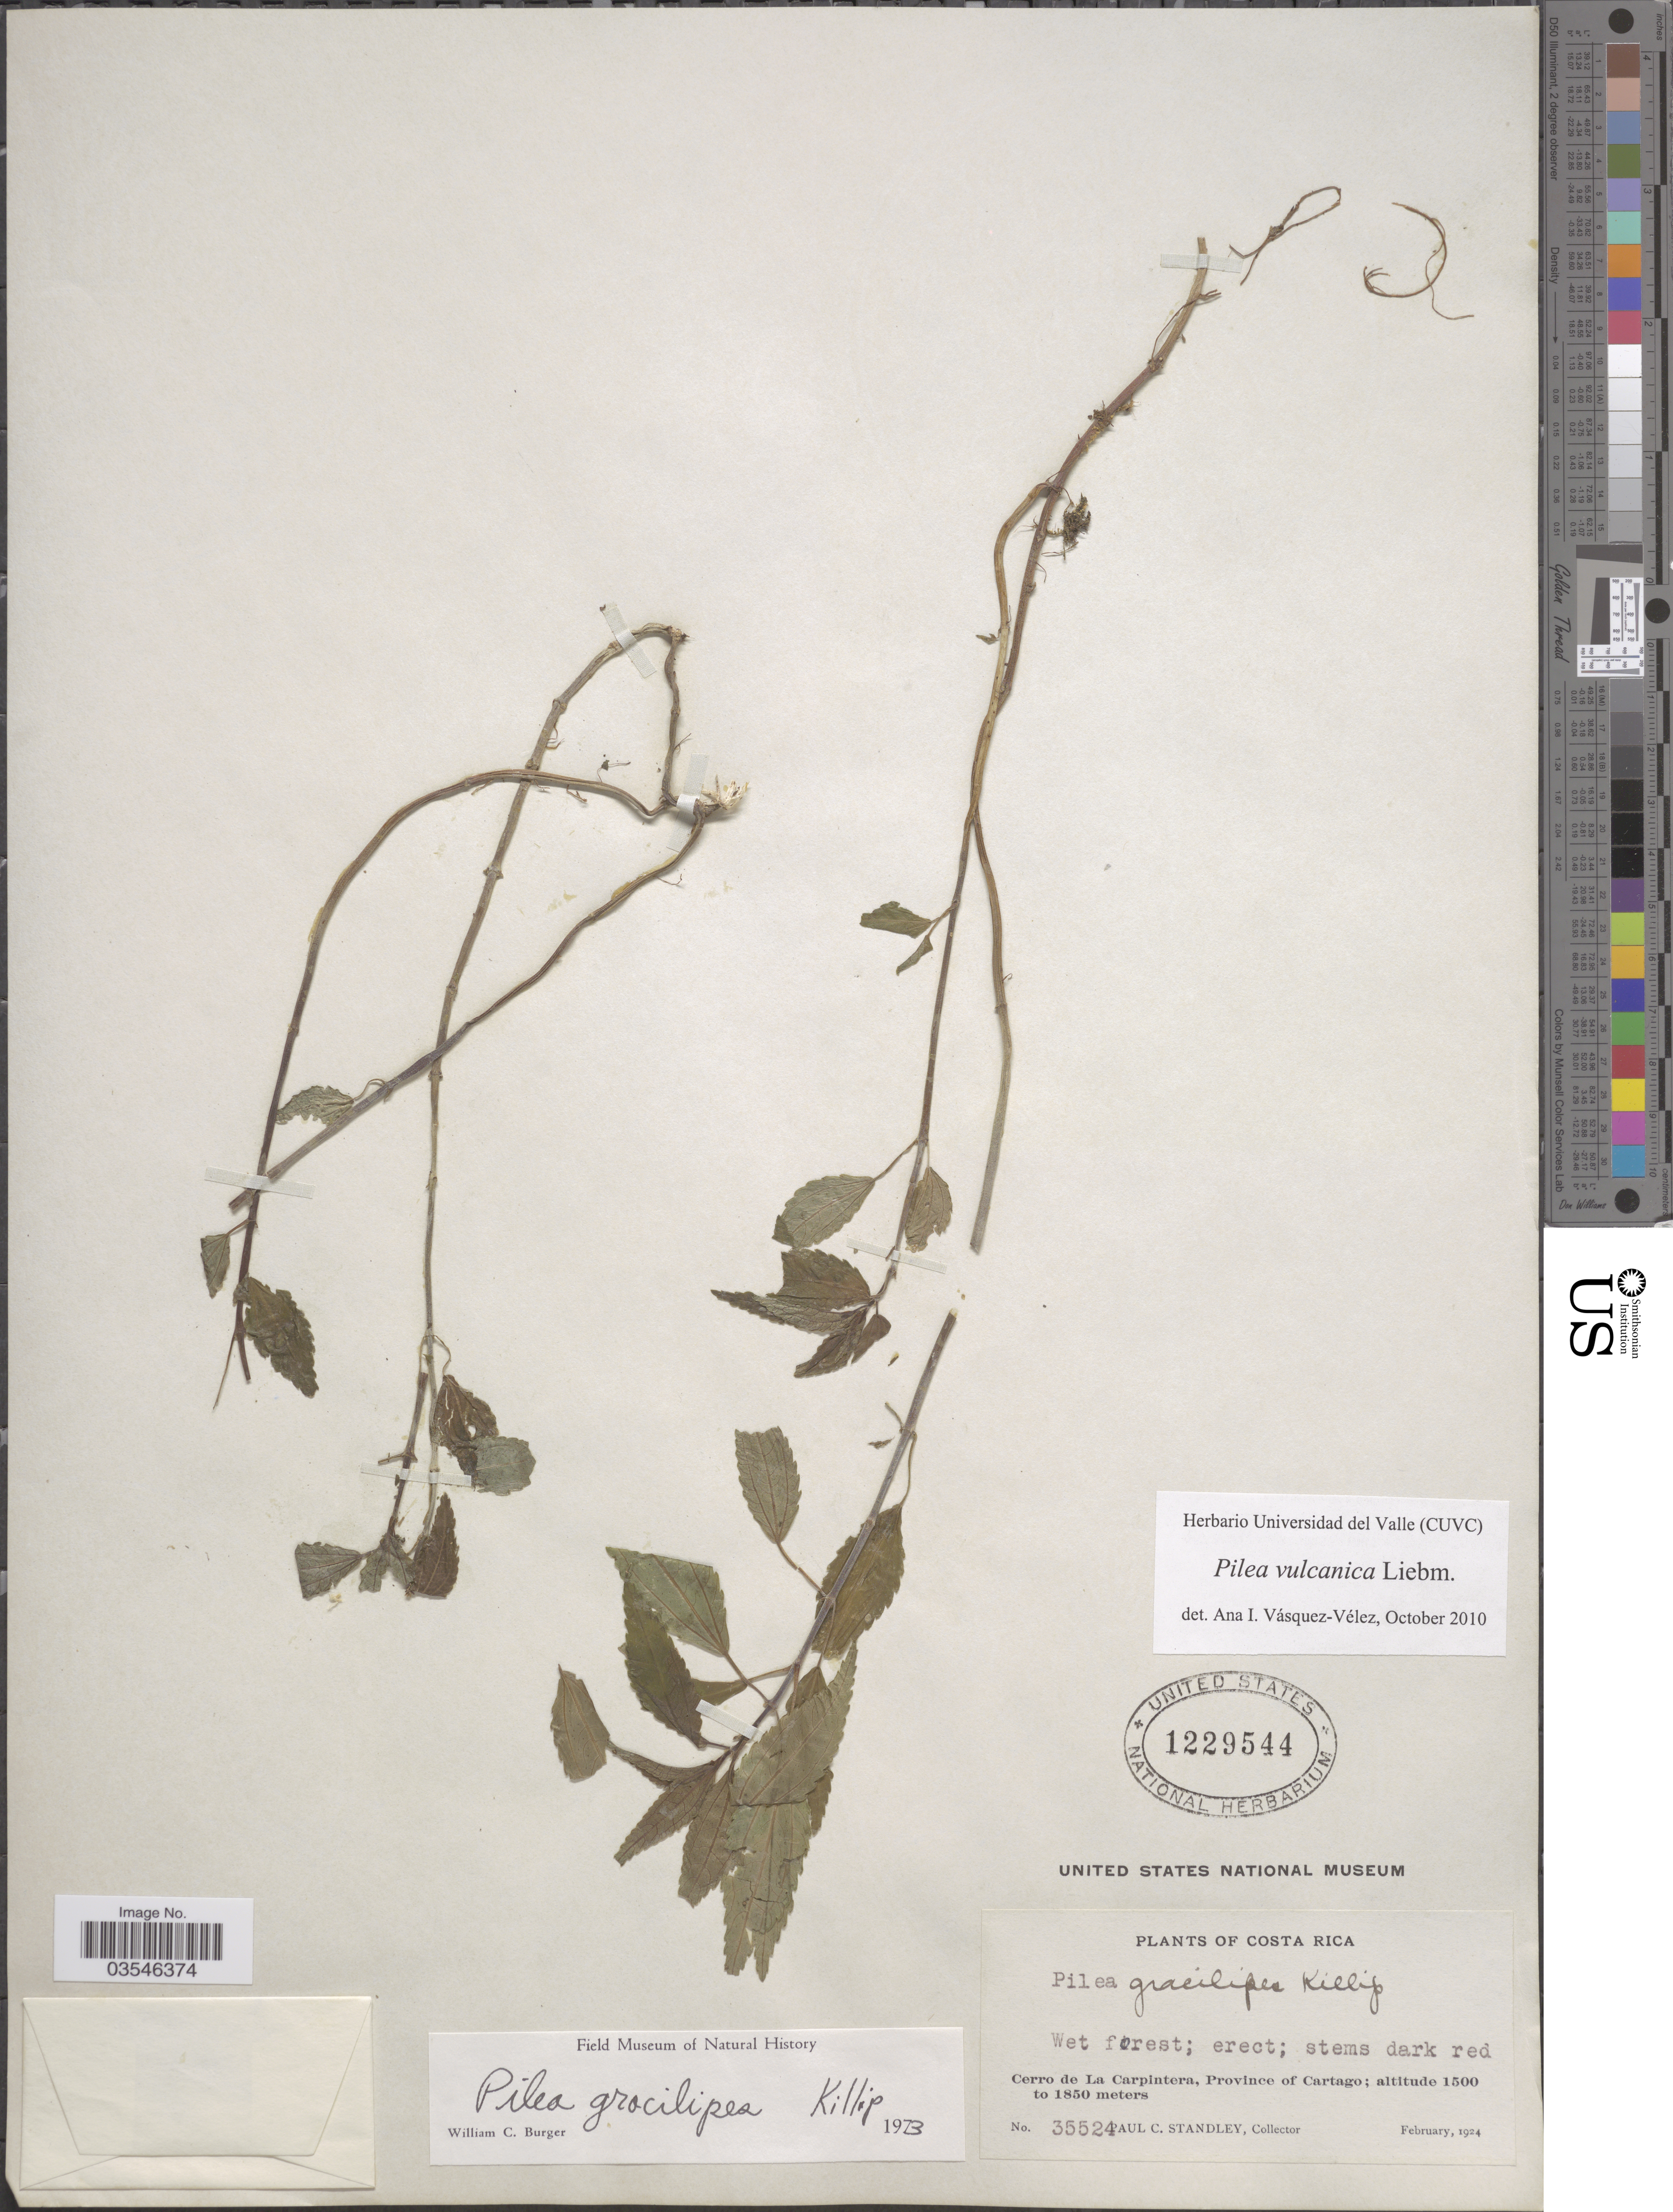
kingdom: Plantae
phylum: Tracheophyta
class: Magnoliopsida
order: Rosales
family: Urticaceae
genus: Pilea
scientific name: Pilea vulcanica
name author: Liebm.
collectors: P. C. Standley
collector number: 35524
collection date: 1924-02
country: Costa Rica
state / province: Cartago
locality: Cerro de La Carpintera.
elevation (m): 1500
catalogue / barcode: US 1229544